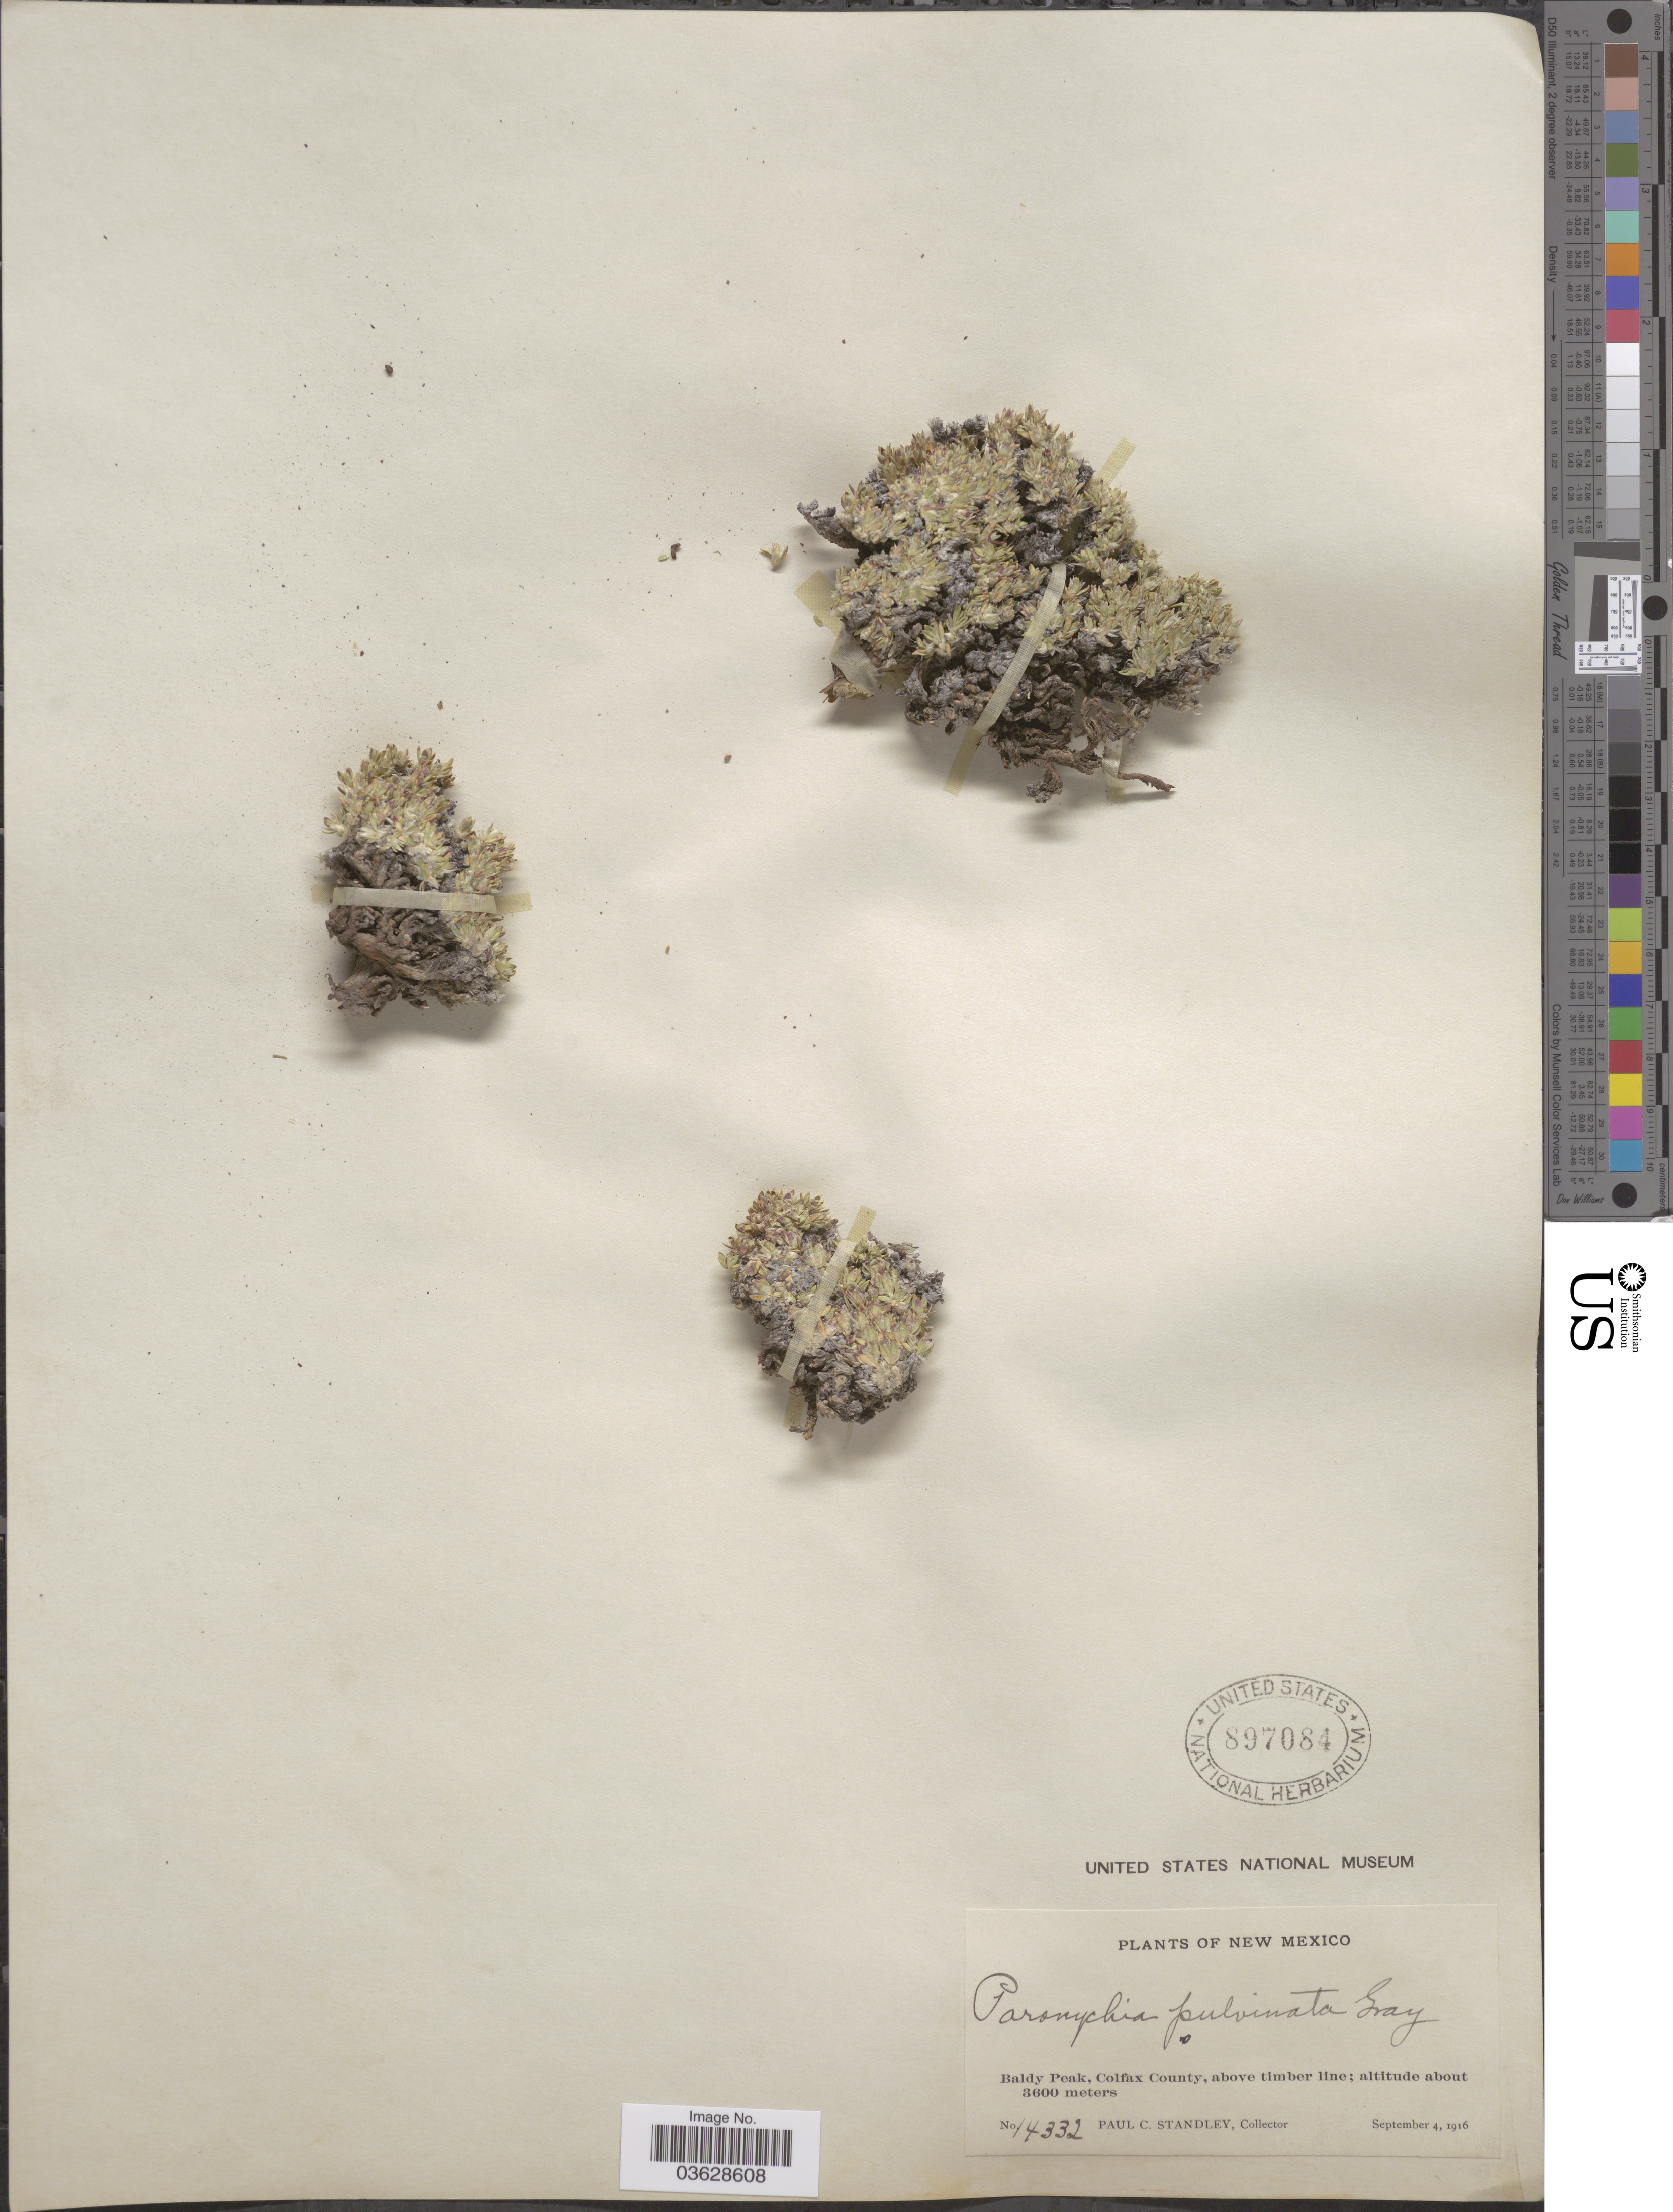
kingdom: Plantae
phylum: Tracheophyta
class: Magnoliopsida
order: Caryophyllales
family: Caryophyllaceae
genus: Paronychia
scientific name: Paronychia pulvinata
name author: A. Gray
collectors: P. C. Standley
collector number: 14332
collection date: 1916-09-04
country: United States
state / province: New Mexico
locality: Baldy Peak, Colfax County, above timber line.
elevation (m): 3600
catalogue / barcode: US 897084